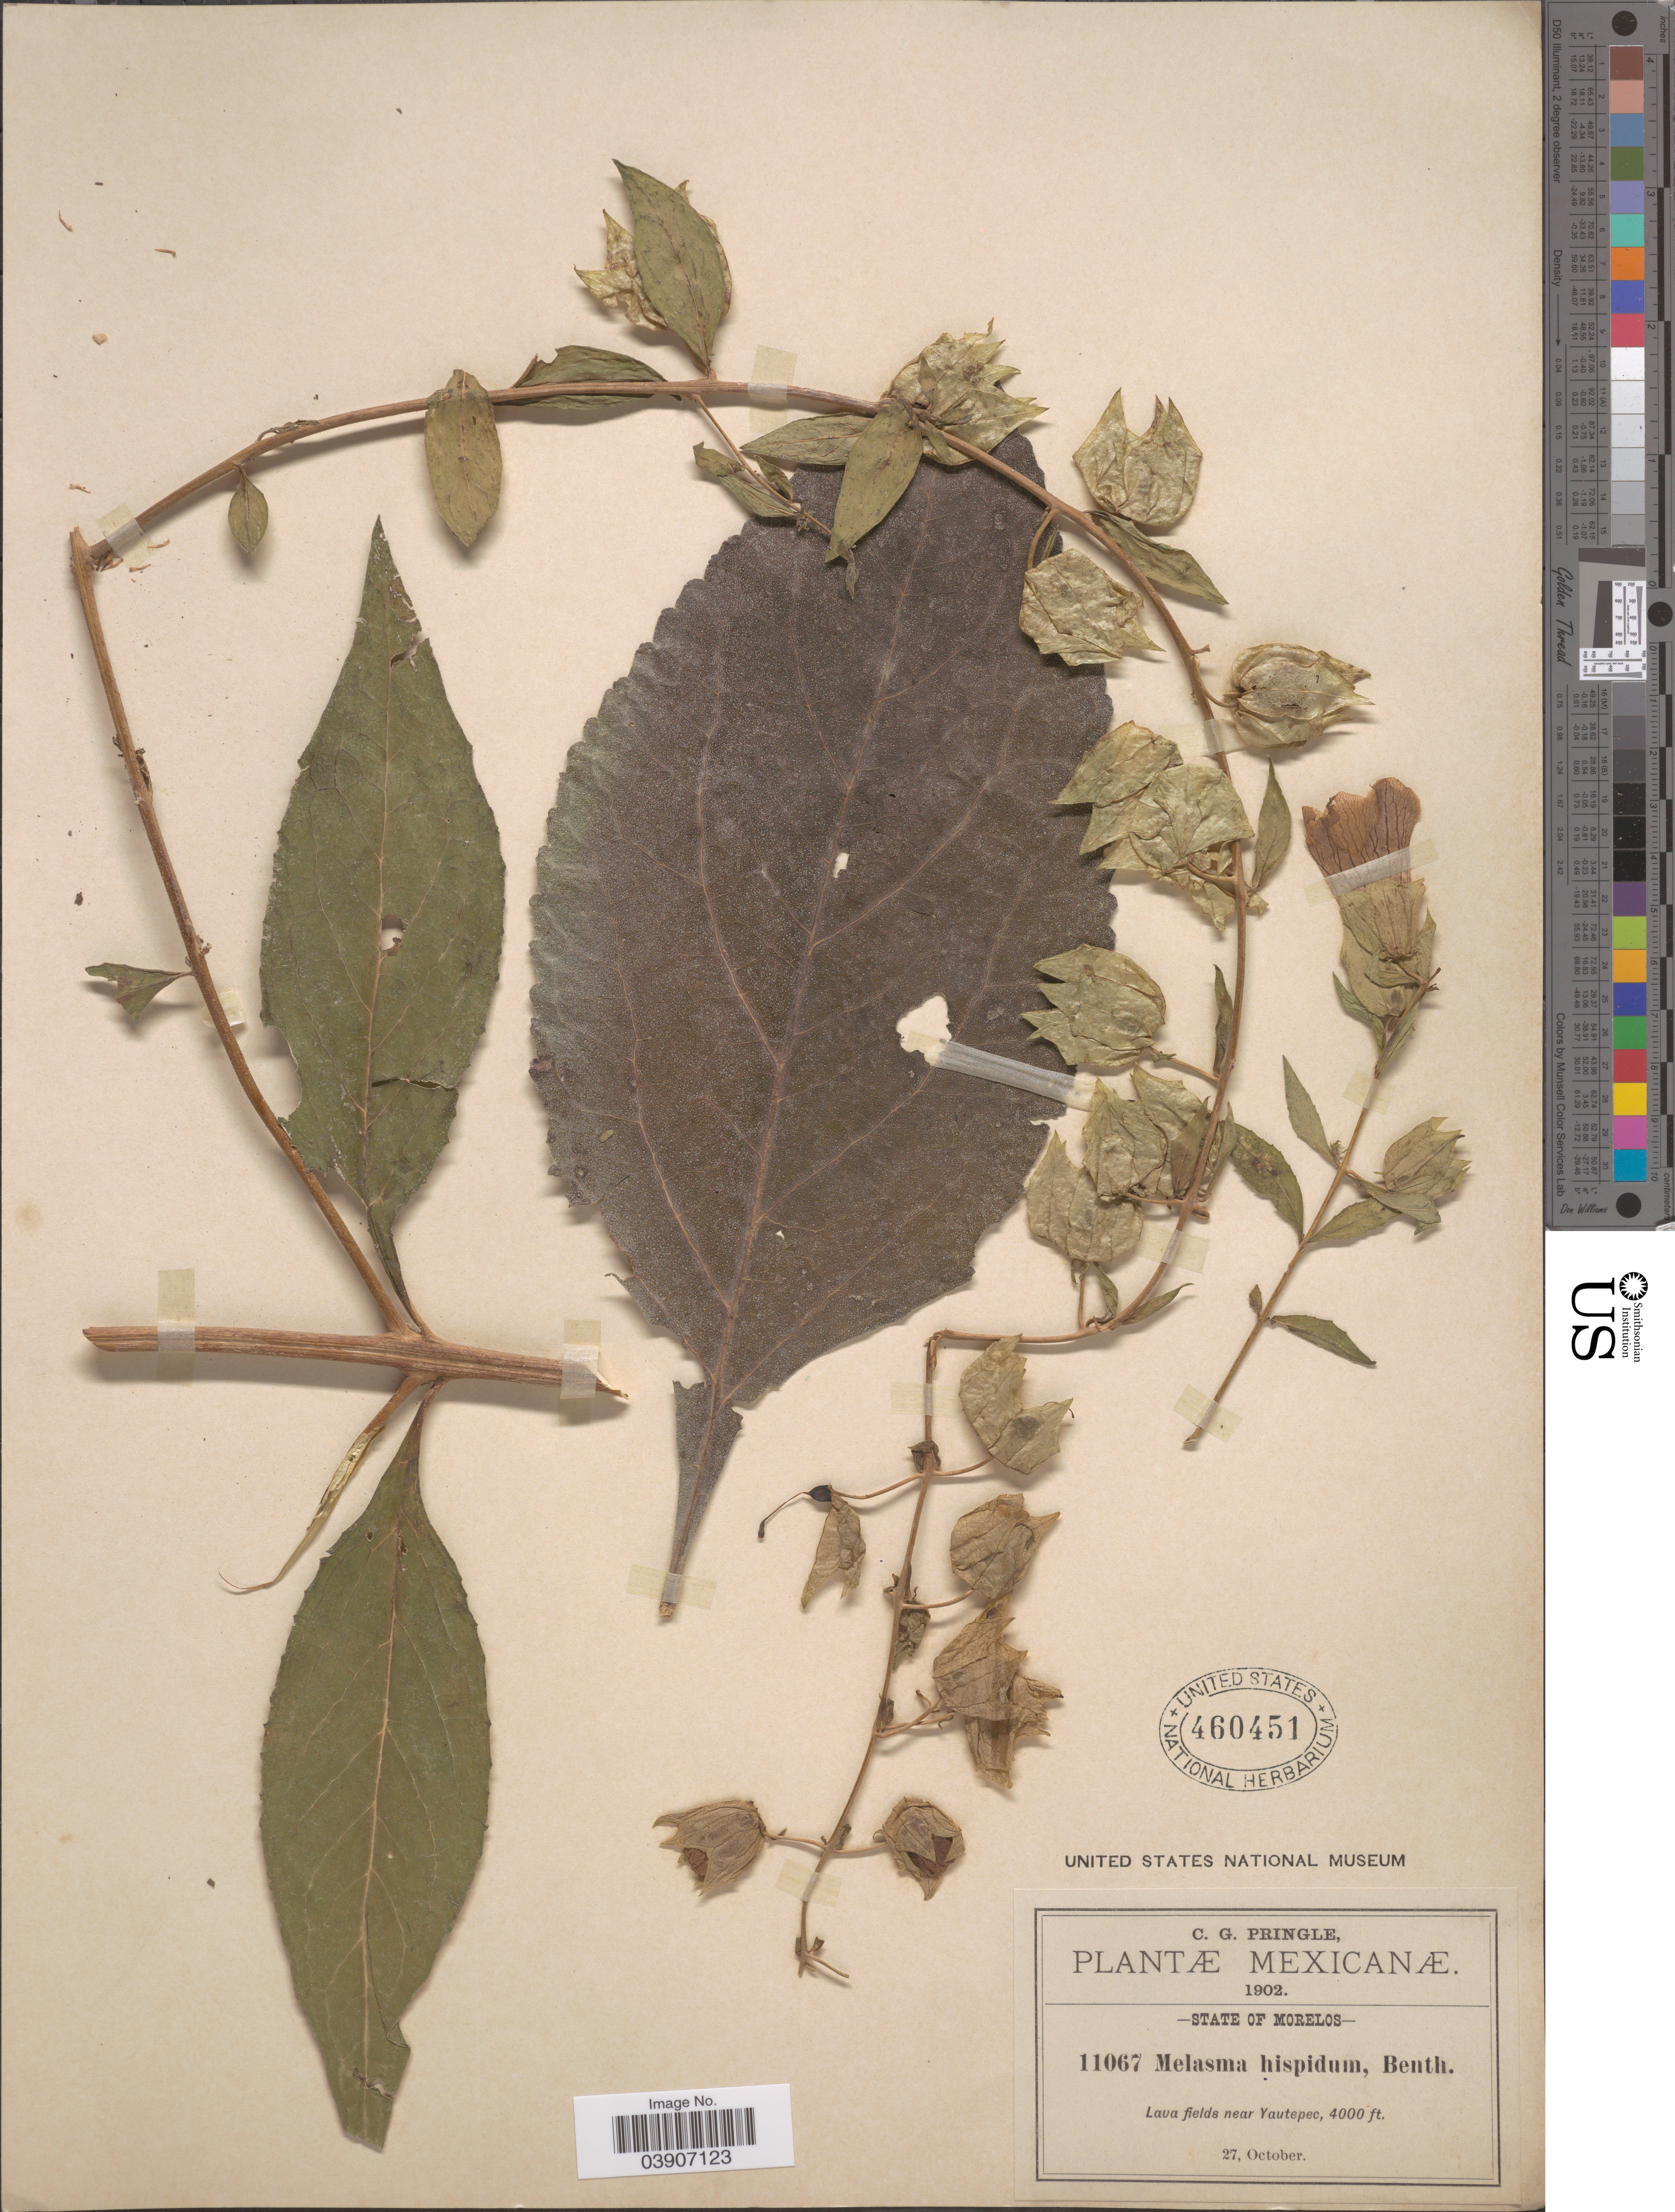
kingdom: Plantae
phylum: Tracheophyta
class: Magnoliopsida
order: Lamiales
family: Orobanchaceae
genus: Melasma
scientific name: Melasma hispidum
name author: (Schltdl. & Cham.) Benth.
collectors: C. G. Pringle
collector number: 11067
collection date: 1902-10-27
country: Mexico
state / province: Morelos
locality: Lava fields near Yautepec.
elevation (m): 1219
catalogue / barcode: US 460451